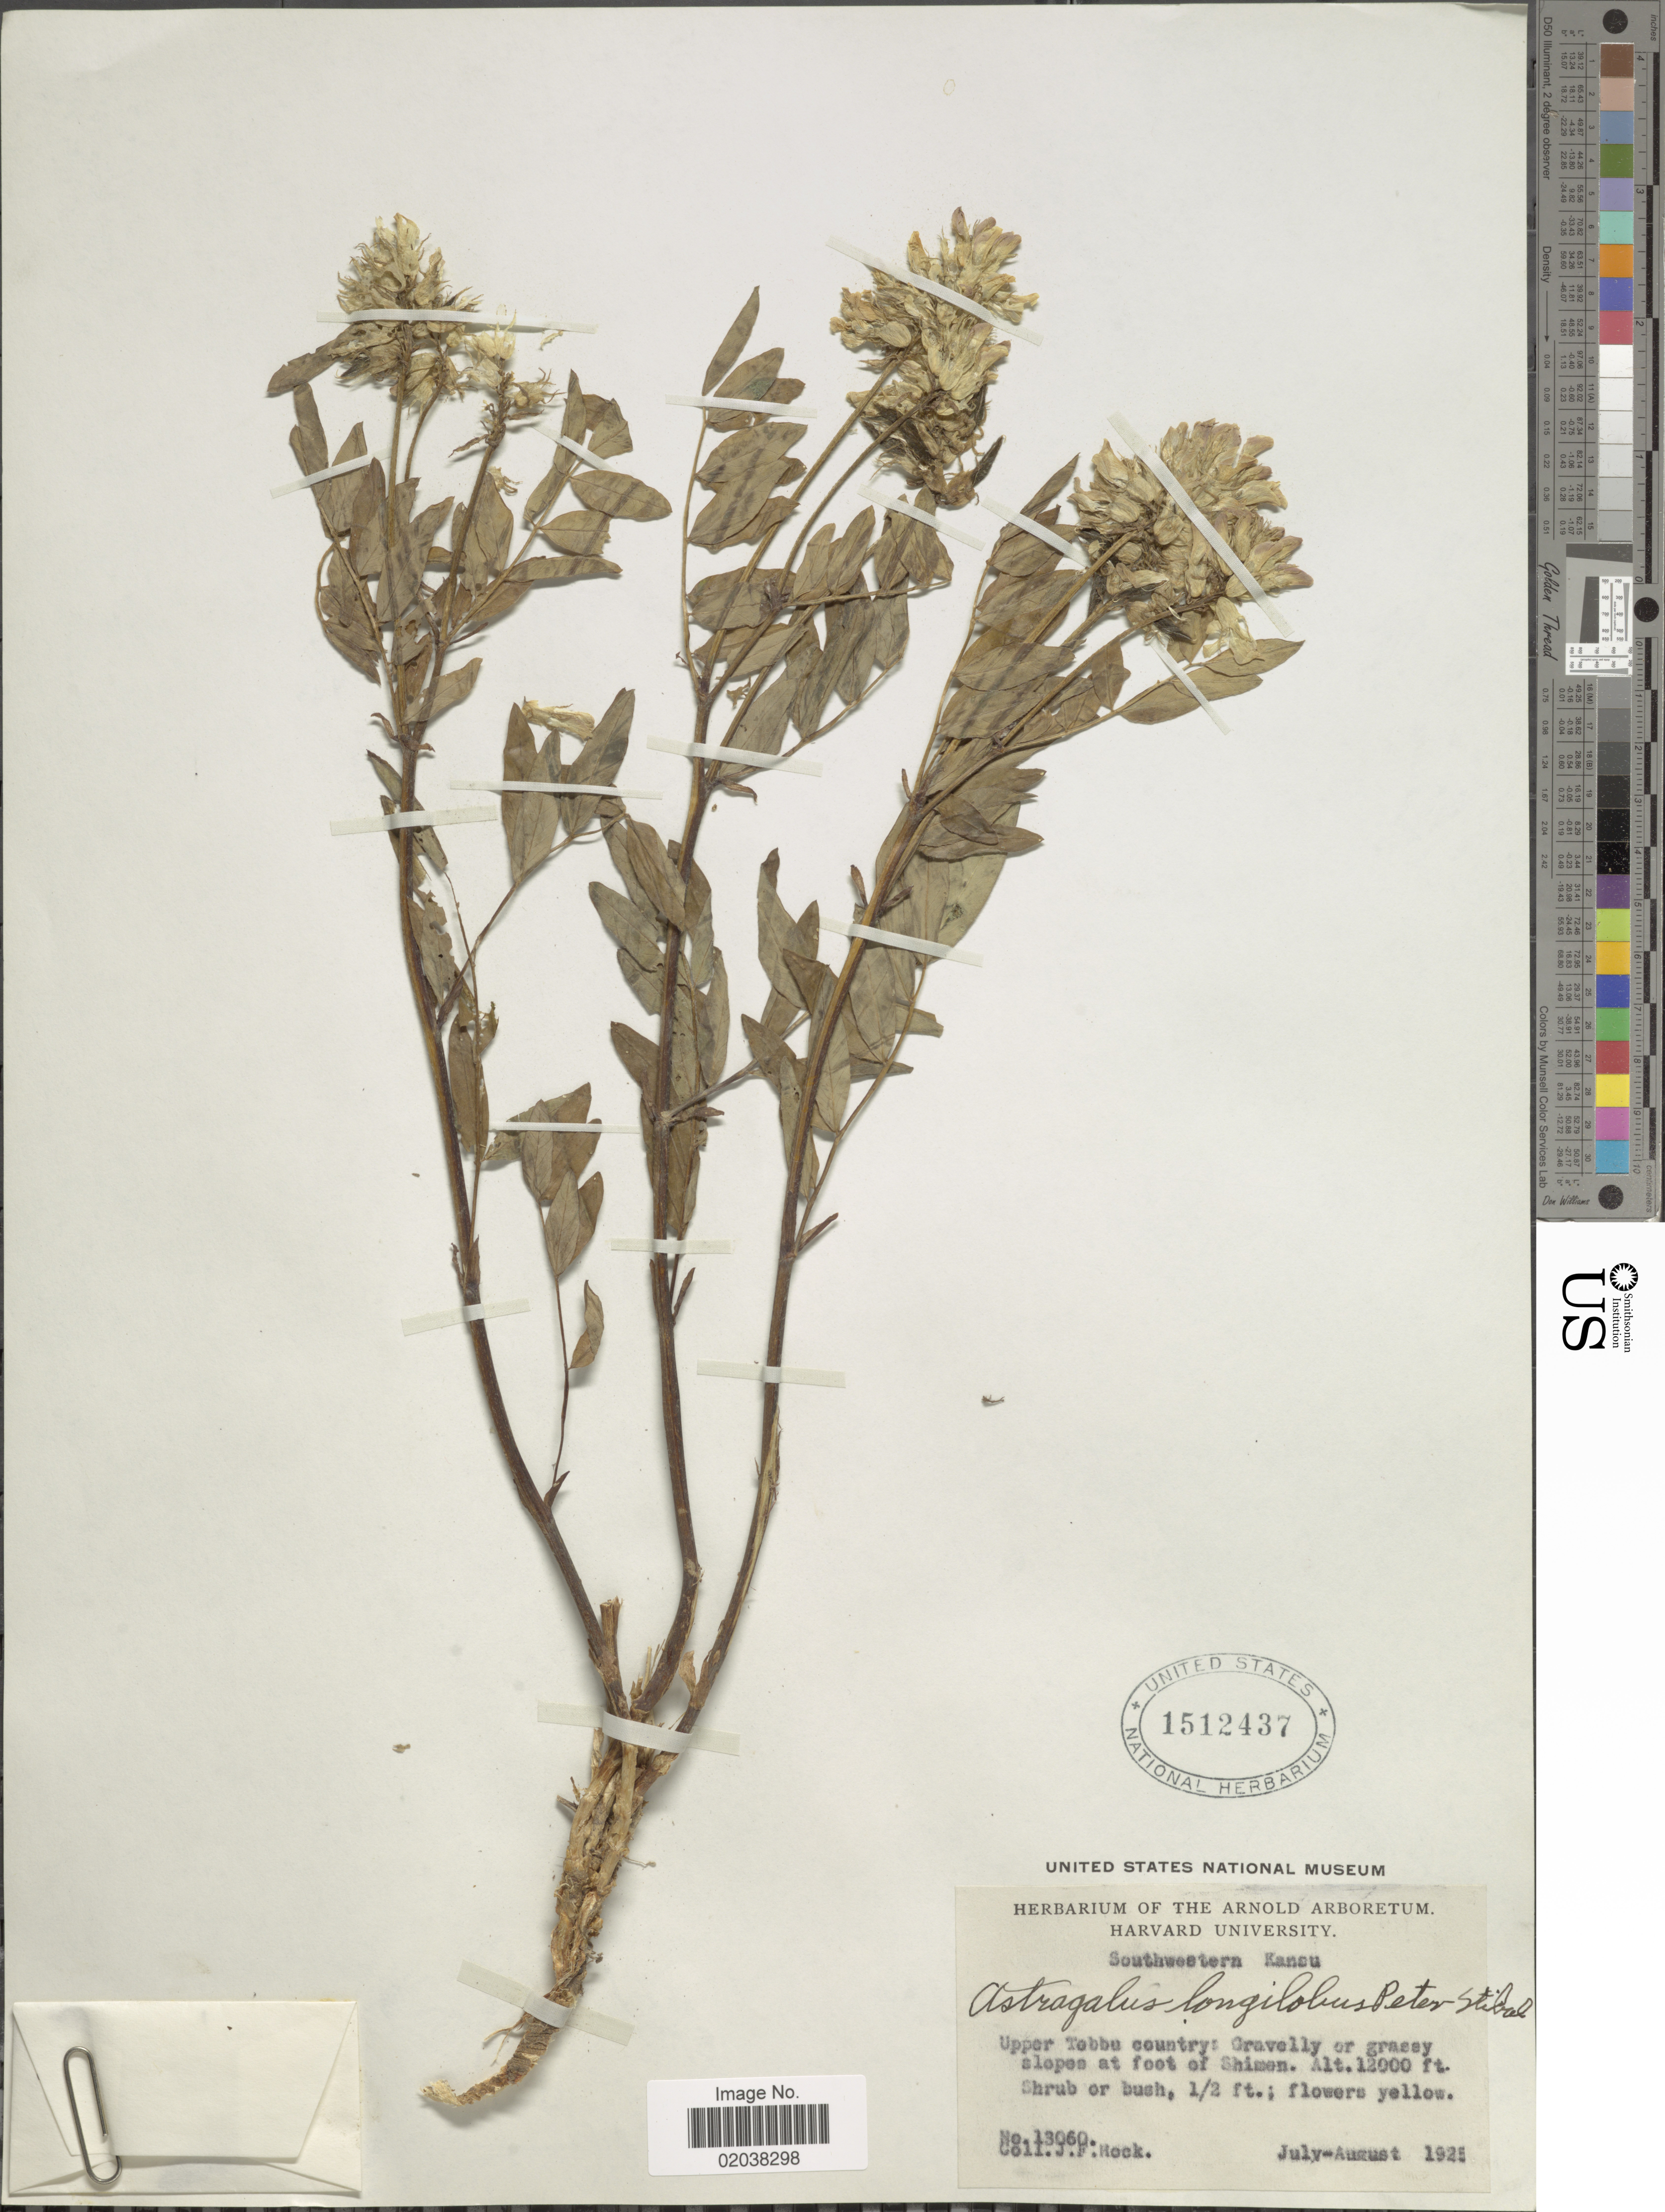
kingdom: Plantae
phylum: Tracheophyta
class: Magnoliopsida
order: Fabales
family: Fabaceae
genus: Astragalus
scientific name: Astragalus longilobus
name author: E. Peter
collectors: J. Rock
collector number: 13060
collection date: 1925-07/1925-08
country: China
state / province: Gansu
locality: Southwestern Kansu. upper Tebbu country: Gravelly or grassy slopes at foot of Shimen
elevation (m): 3658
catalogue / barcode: US 1512437